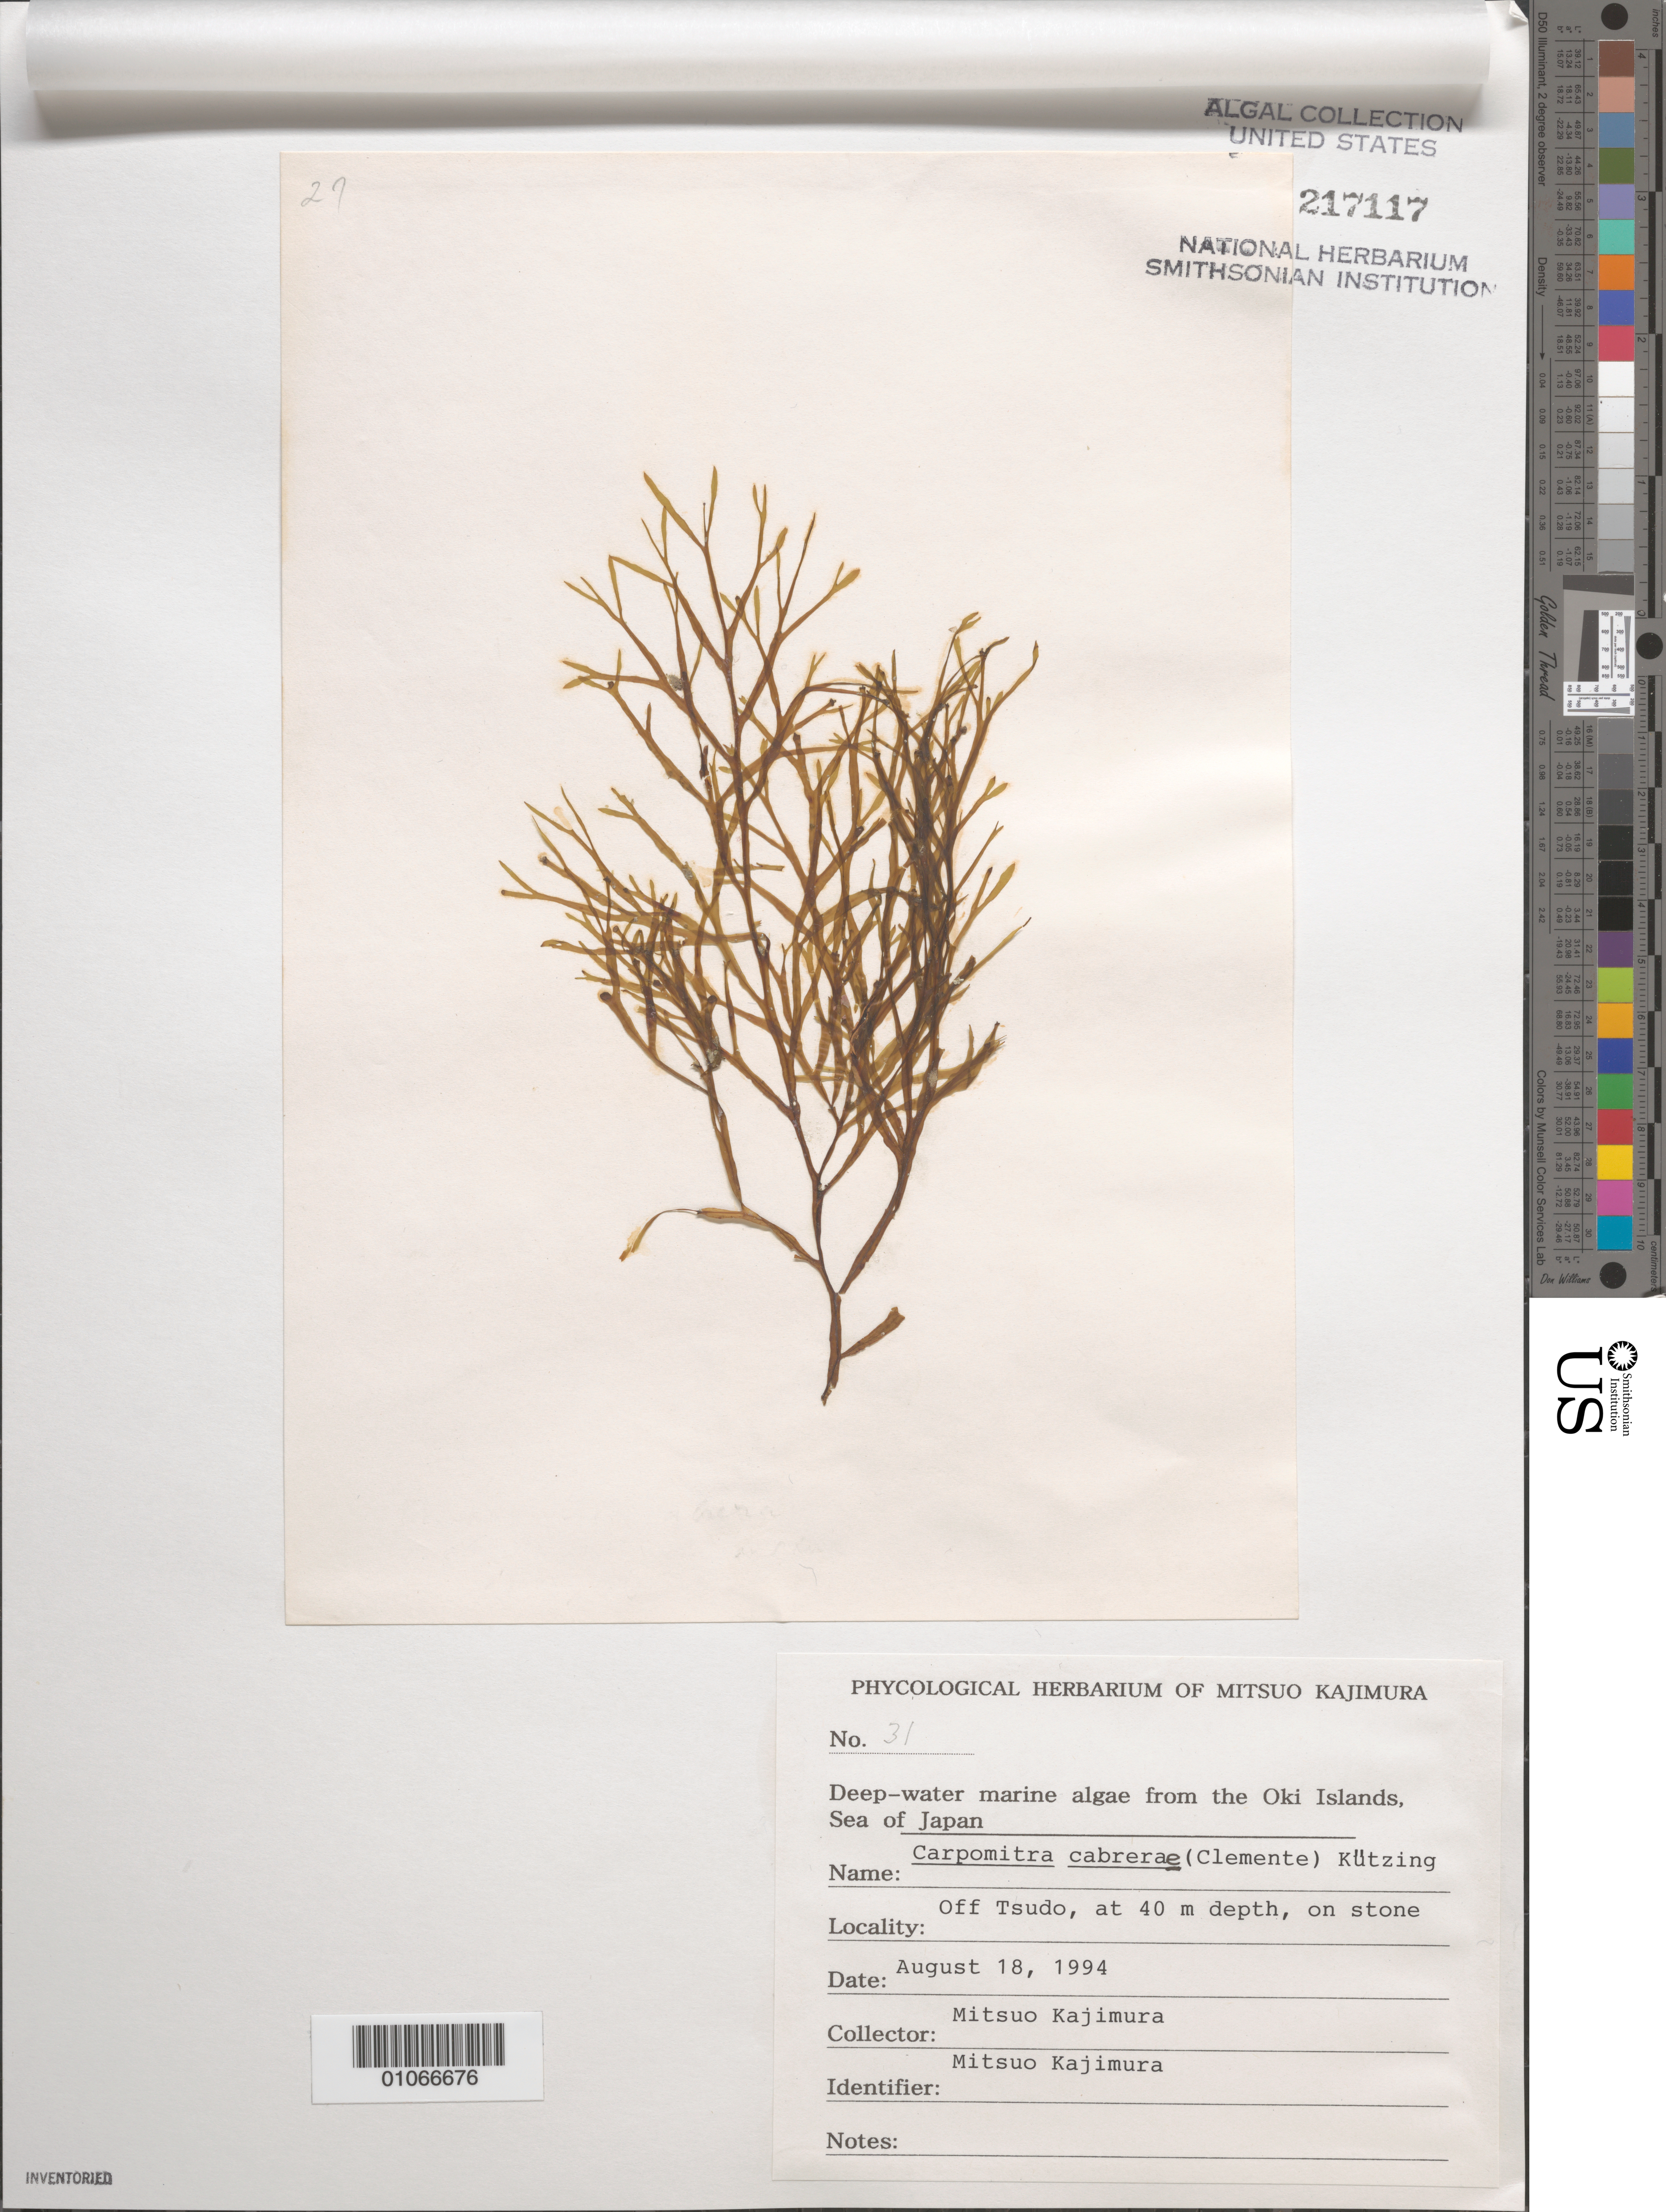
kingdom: Chromista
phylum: Ochrophyta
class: Phaeophyceae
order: Sporochnales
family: Sporochnaceae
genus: Carpomitra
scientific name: Carpomitra costata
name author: (Stackh.) Batters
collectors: M. Kajimura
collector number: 31 & specimen 27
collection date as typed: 18 Aug 1994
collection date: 1994-08-18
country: Japan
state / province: Simane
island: Oki Is.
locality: Off Tsudo [village], Sea of Japan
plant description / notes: Phycologial Herbarium of Mitsuo Kajimura, Deep-water marine algae from the Oki Islands, Sea of Japan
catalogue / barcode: US 217117